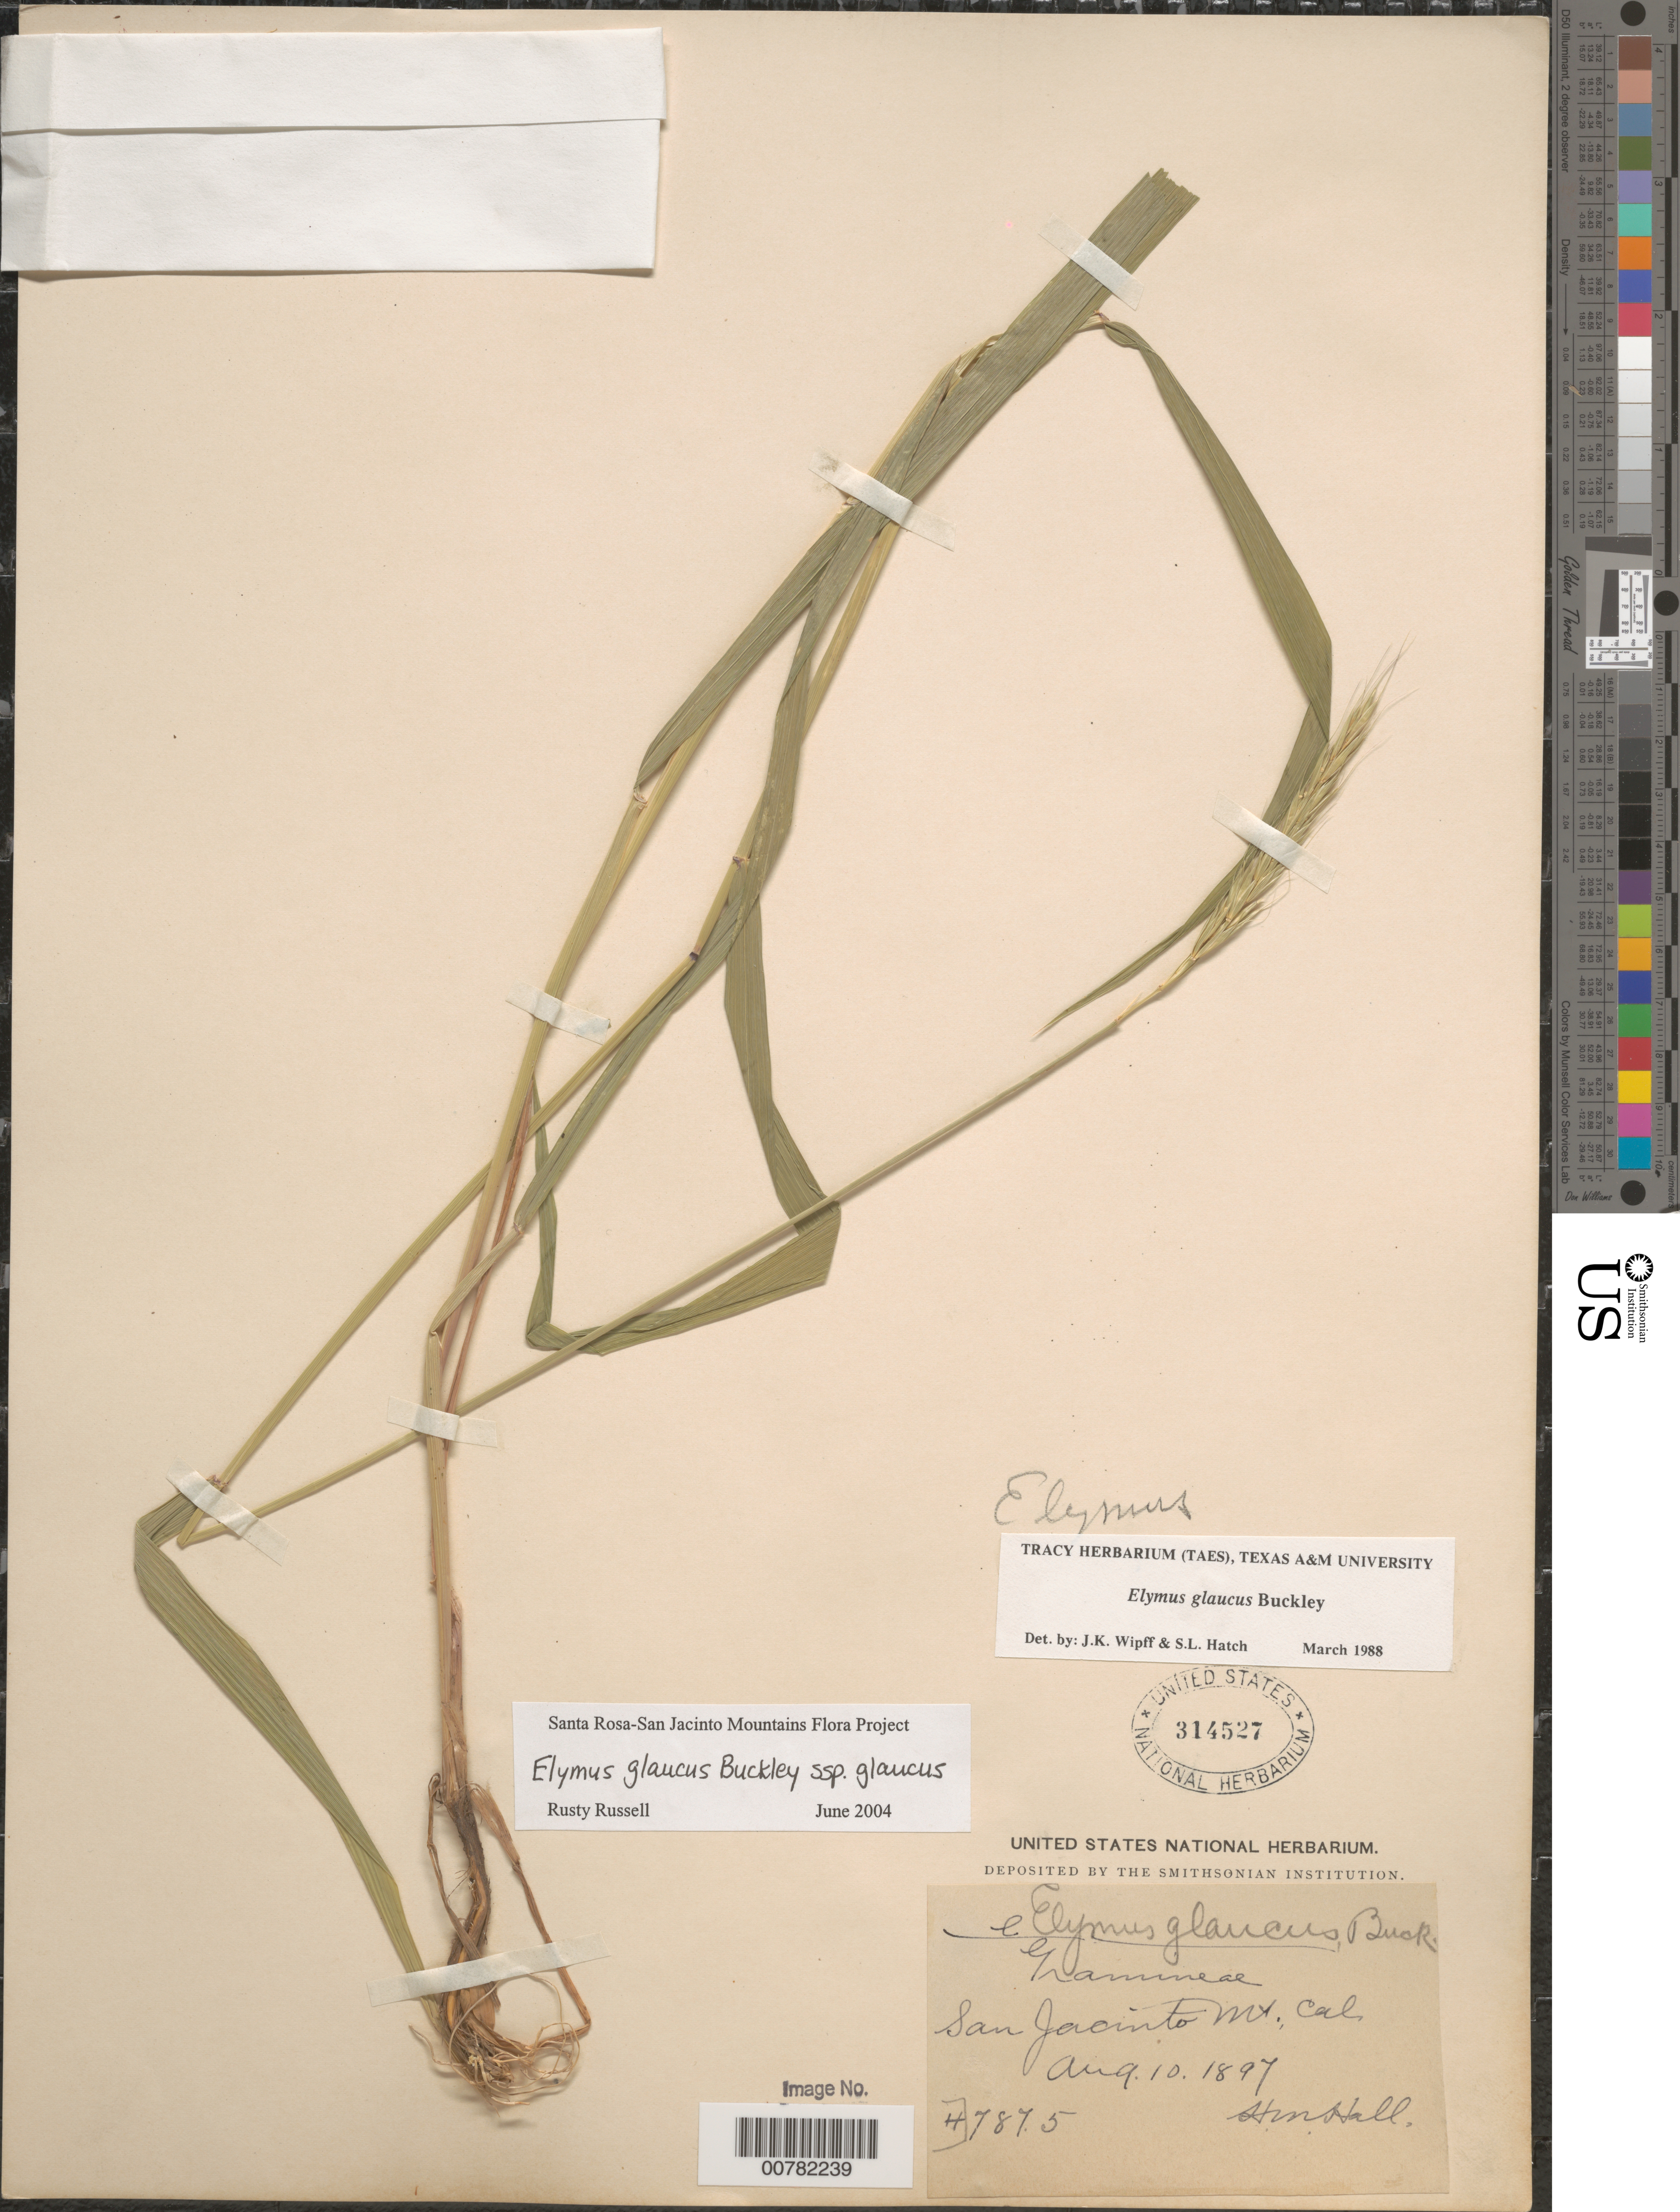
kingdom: Plantae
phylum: Tracheophyta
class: Liliopsida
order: Poales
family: Poaceae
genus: Elymus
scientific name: Elymus glaucus subsp. glaucus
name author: Buckley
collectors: H. M. Hall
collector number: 7875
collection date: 1897-08-10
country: United States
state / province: California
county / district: Riverside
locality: San Jacinto Mt.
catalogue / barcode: US 314527